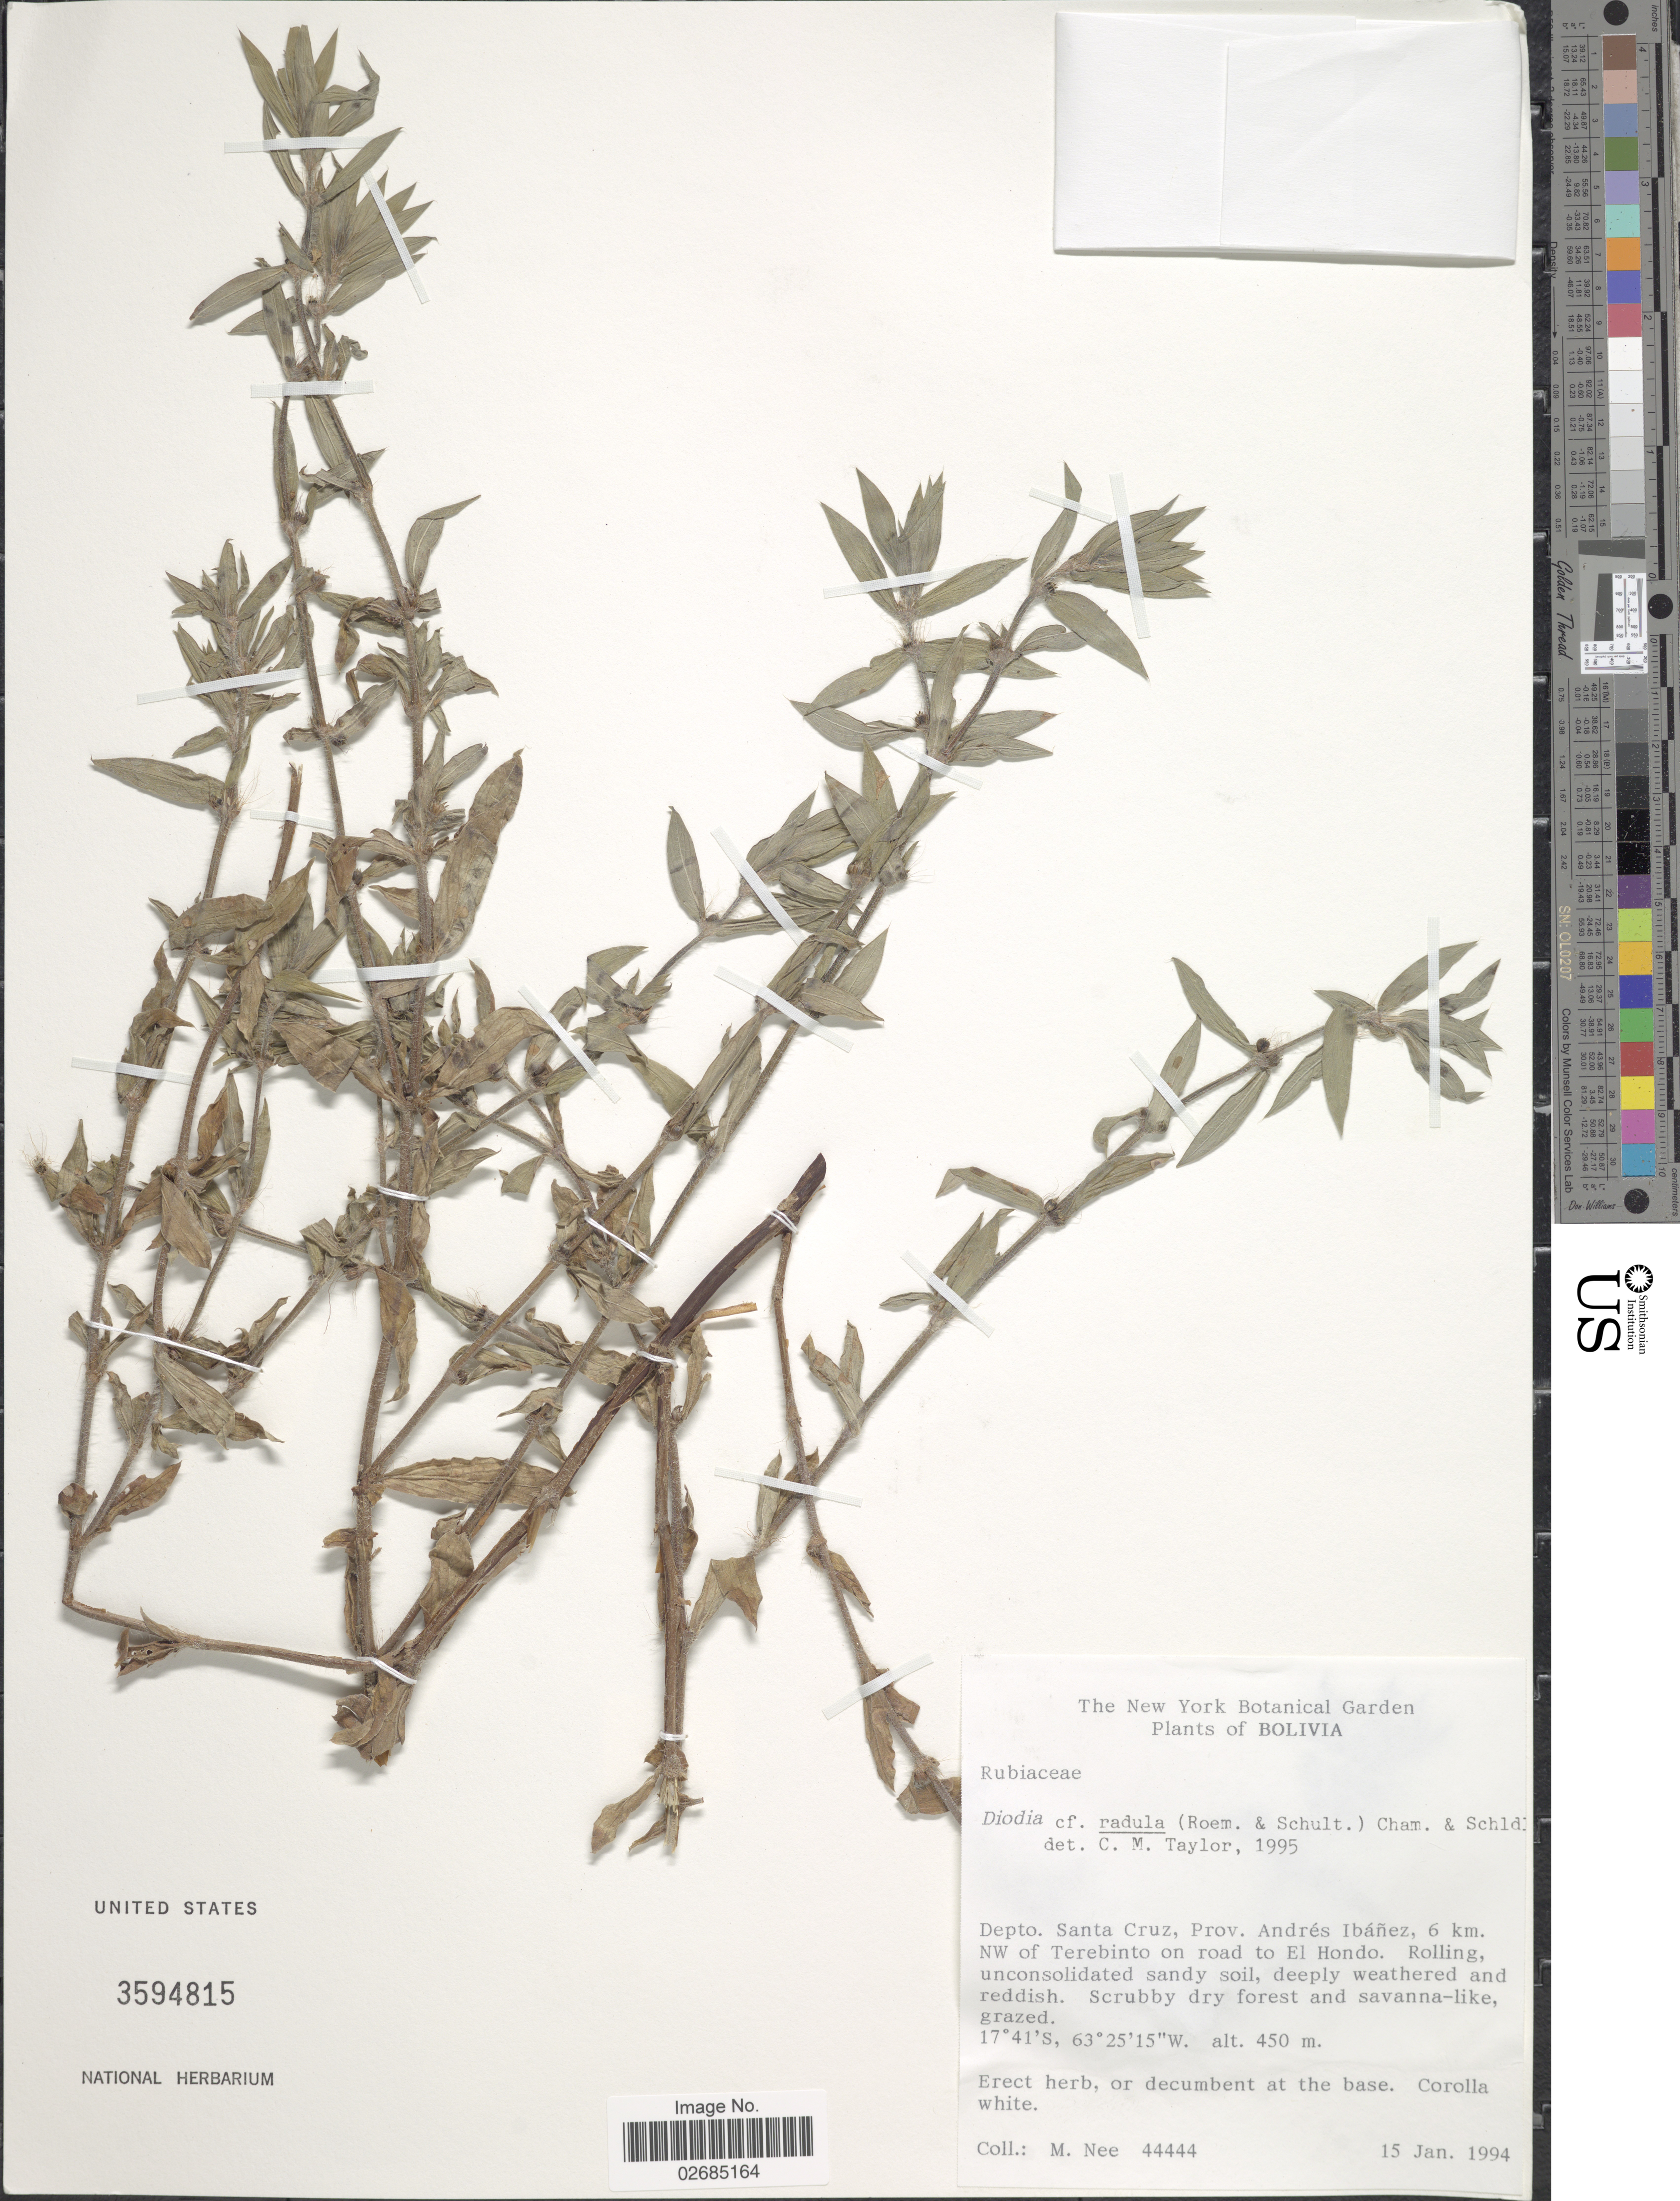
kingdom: Plantae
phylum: Tracheophyta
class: Magnoliopsida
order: Gentianales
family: Rubiaceae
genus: Diodia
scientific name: Diodia radula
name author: (Willd.) Cham. & Schltdl.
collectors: M. Nee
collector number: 44444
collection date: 1994-01-15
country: Bolivia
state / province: Santa Cruz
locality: Depto. Santa Cruz, Prov. Andrés Ibáñez, 6 km. NW of Terebinto on road to El Hondo.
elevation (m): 450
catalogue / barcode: US 3594815